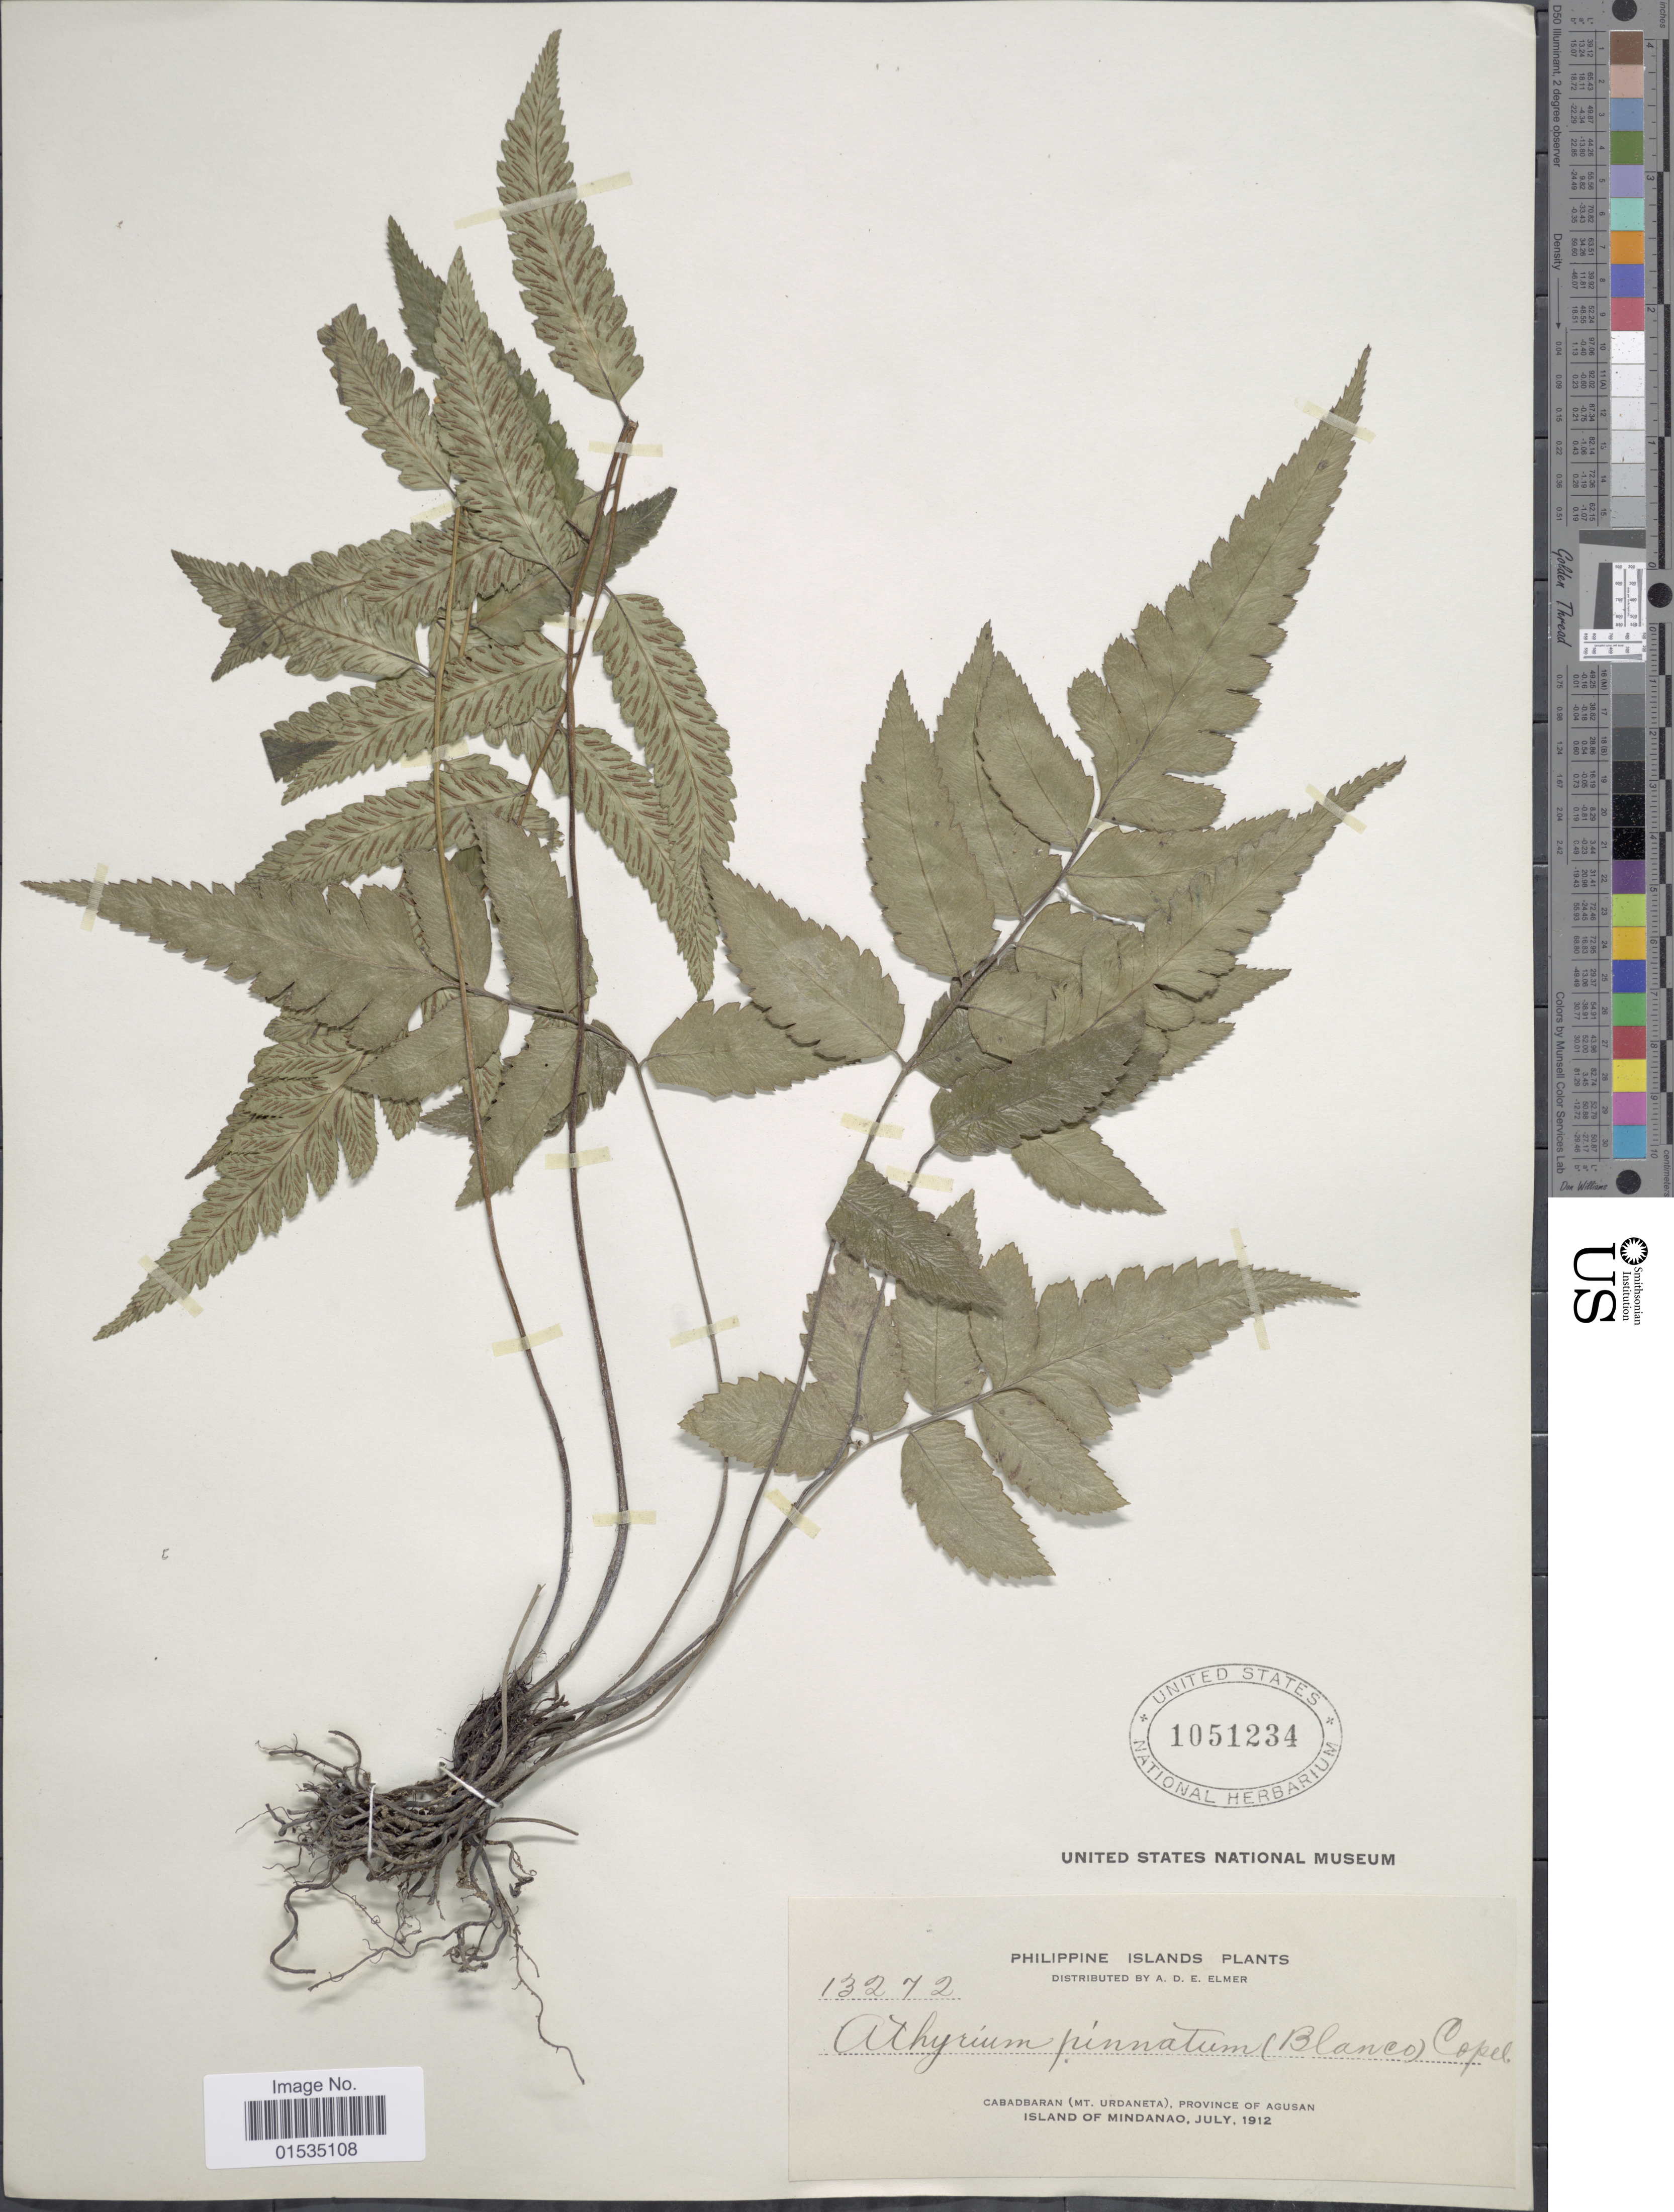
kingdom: Plantae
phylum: Tracheophyta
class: Polypodiopsida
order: Polypodiales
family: Athyriaceae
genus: Diplazium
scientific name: Diplazium petiolare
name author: C. Presl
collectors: A. D. E. Elmer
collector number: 13272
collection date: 1912-07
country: Philippines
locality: Cabadbaran (Mt. Urdaneta), Province of Agusan, Island of Mindanao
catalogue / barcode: US 1051234